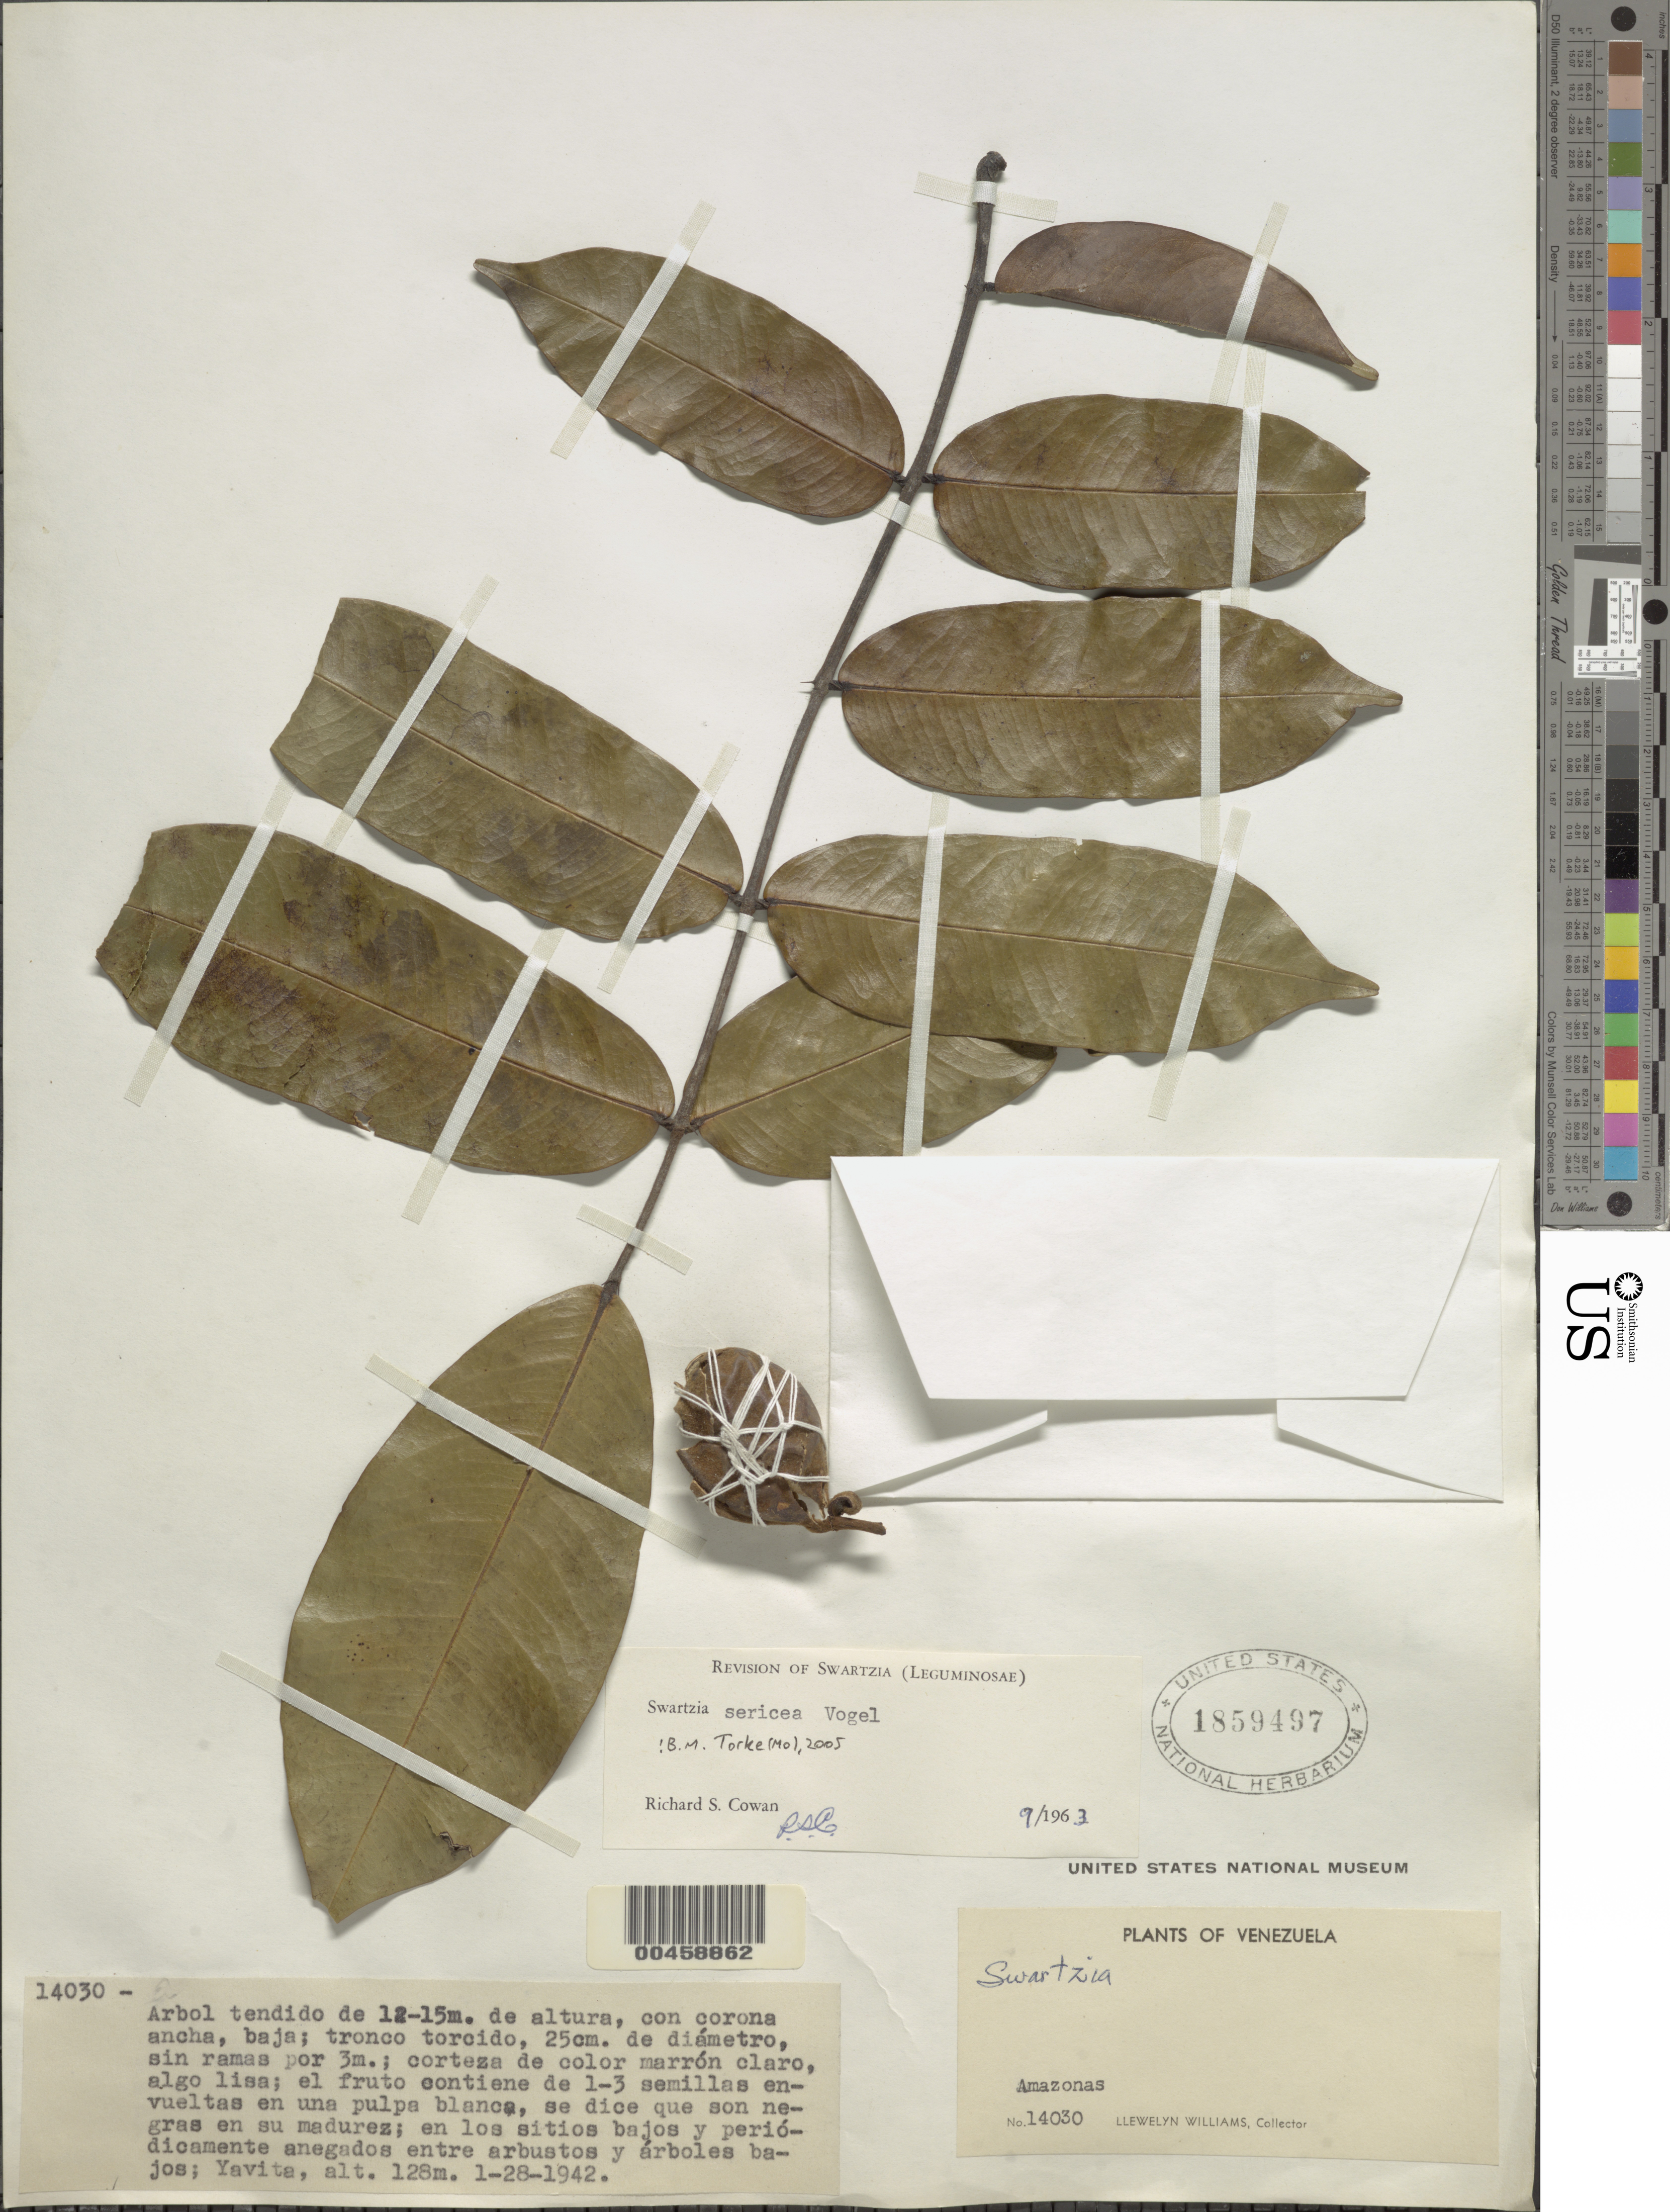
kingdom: Plantae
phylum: Tracheophyta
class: Magnoliopsida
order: Fabales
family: Fabaceae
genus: Swartzia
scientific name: Swartzia sericea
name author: Vogel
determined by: Cowan, R. S.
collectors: Ll. Williams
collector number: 14030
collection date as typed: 28 Jan 1942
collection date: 1942-01-28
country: Venezuela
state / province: Amazonas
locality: Yavita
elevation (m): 128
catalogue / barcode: US 1859497